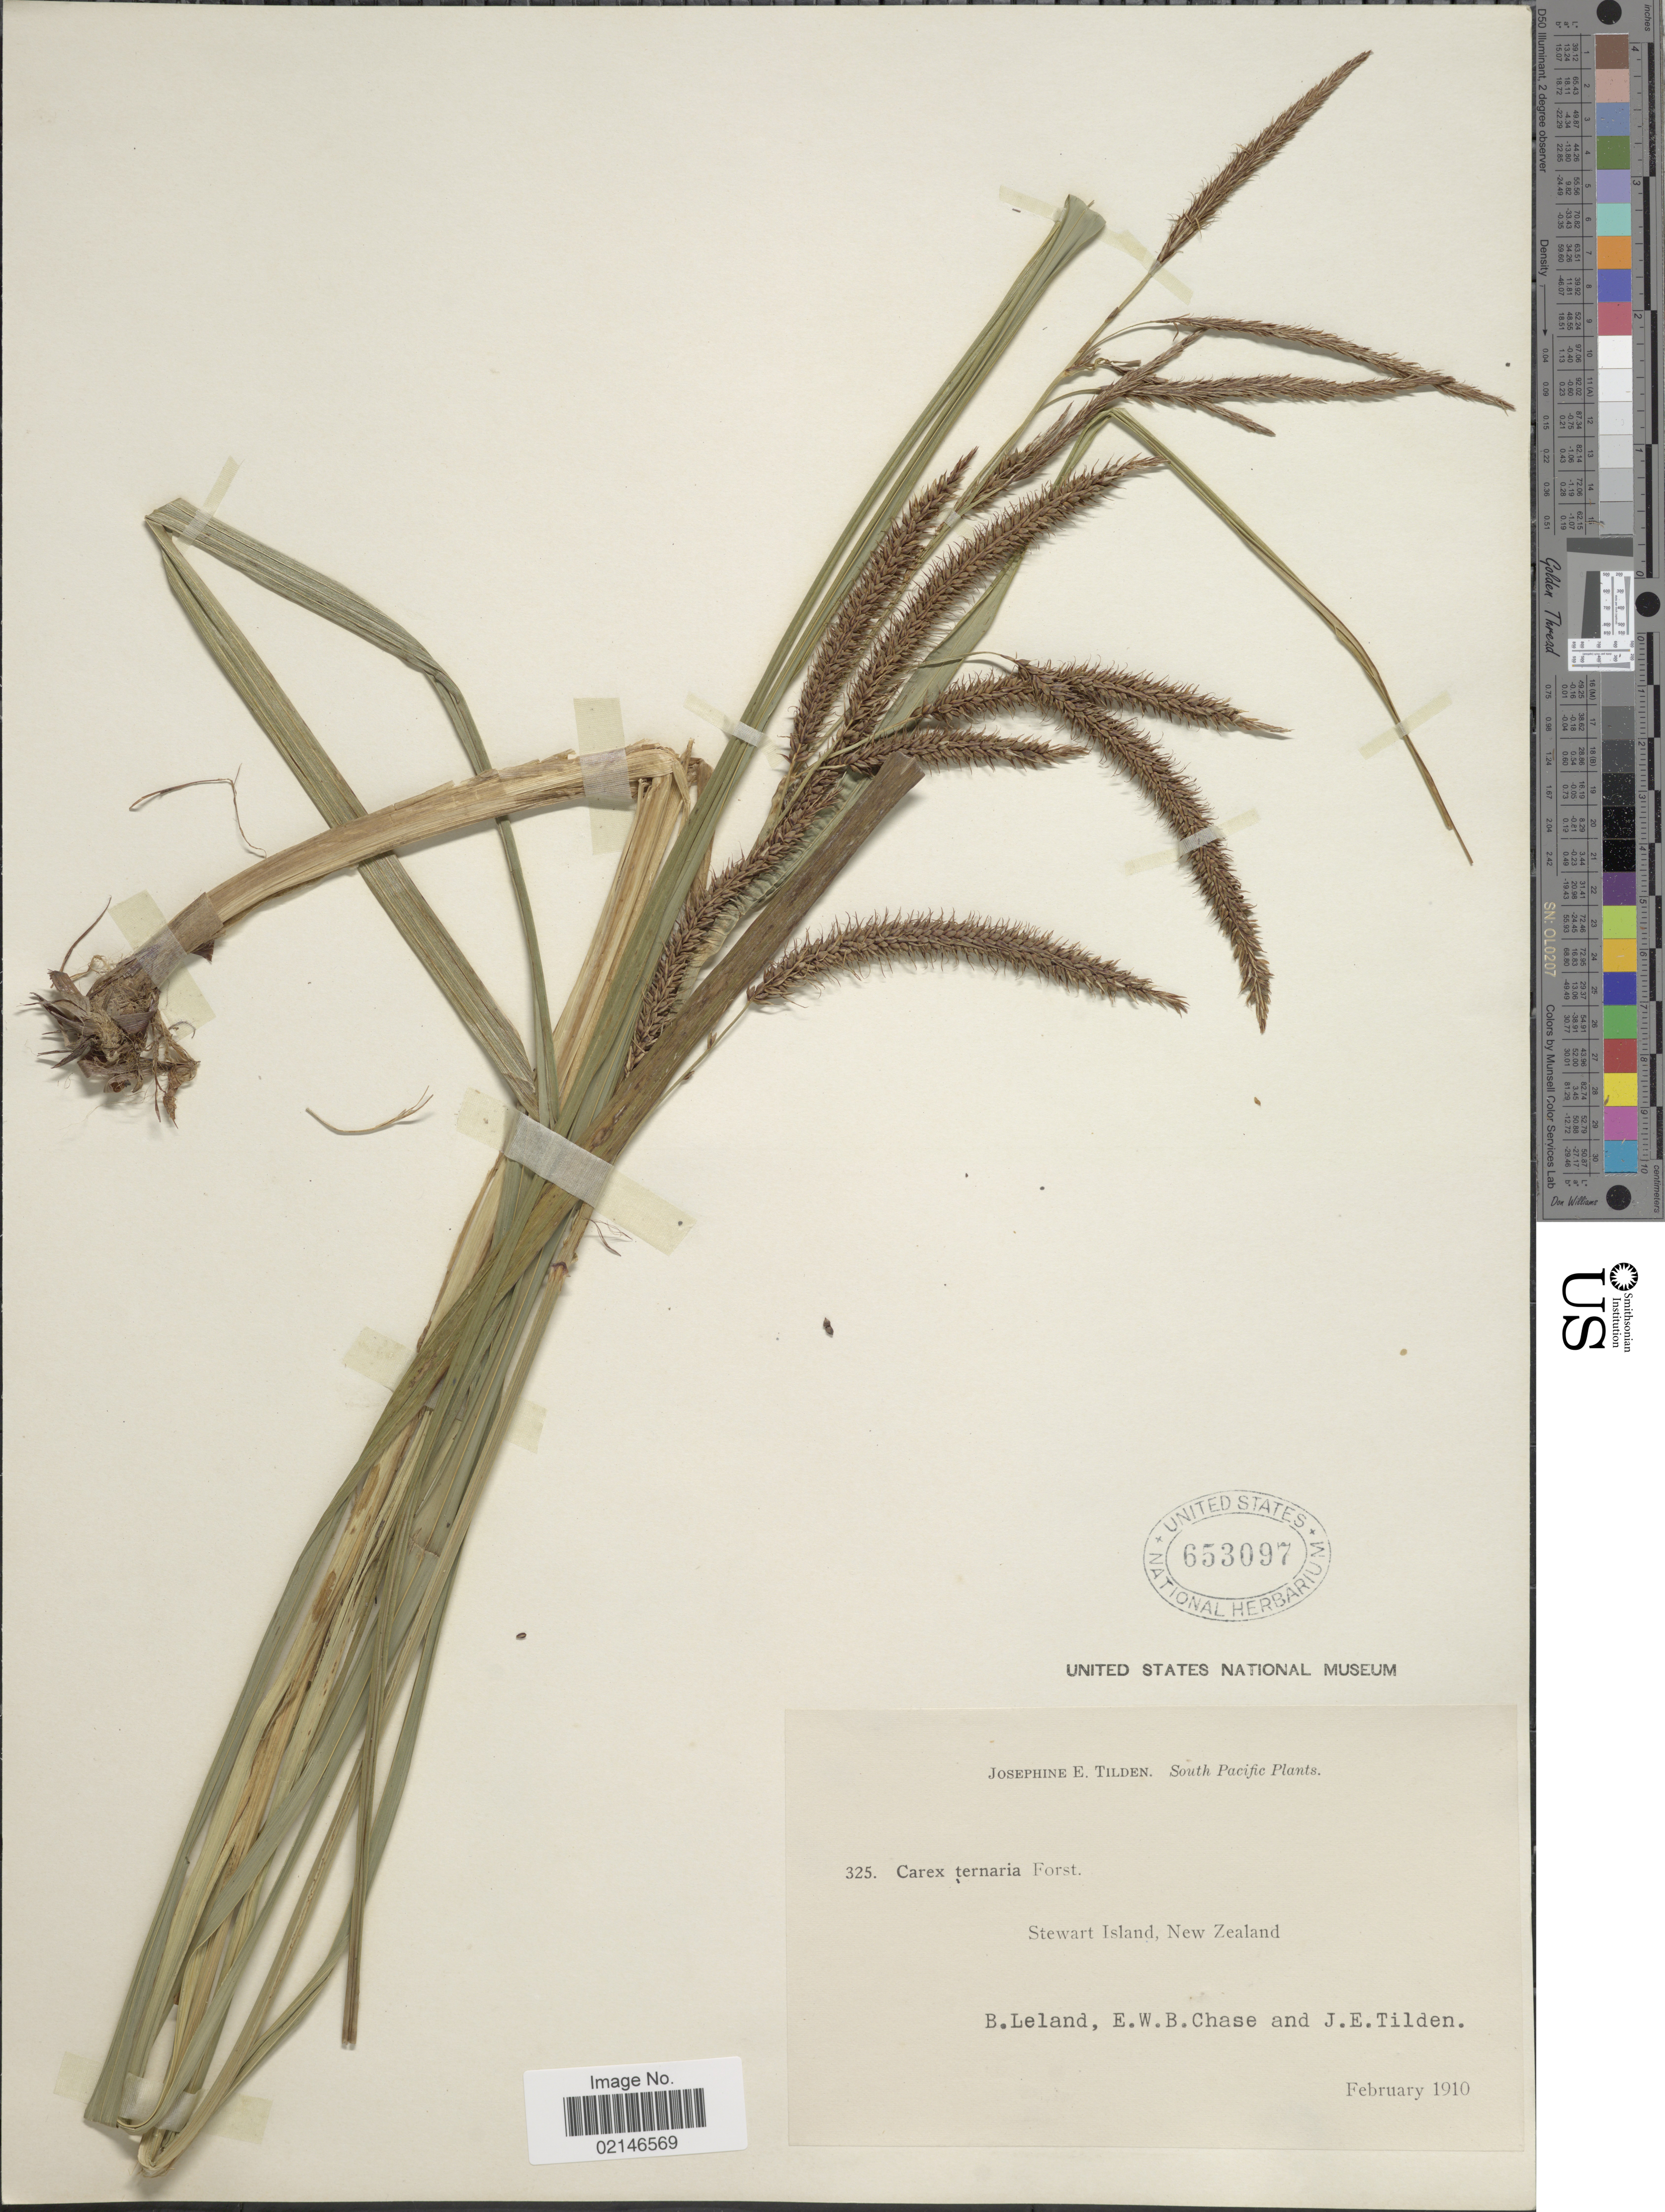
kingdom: Plantae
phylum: Tracheophyta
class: Liliopsida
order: Poales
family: Cyperaceae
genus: Carex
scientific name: Carex geminata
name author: Schkuhr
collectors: B. Leland, E. W. Chase & J. E. Tilden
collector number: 325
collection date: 1910-02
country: New Zealand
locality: Stewart Island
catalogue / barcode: US 653097